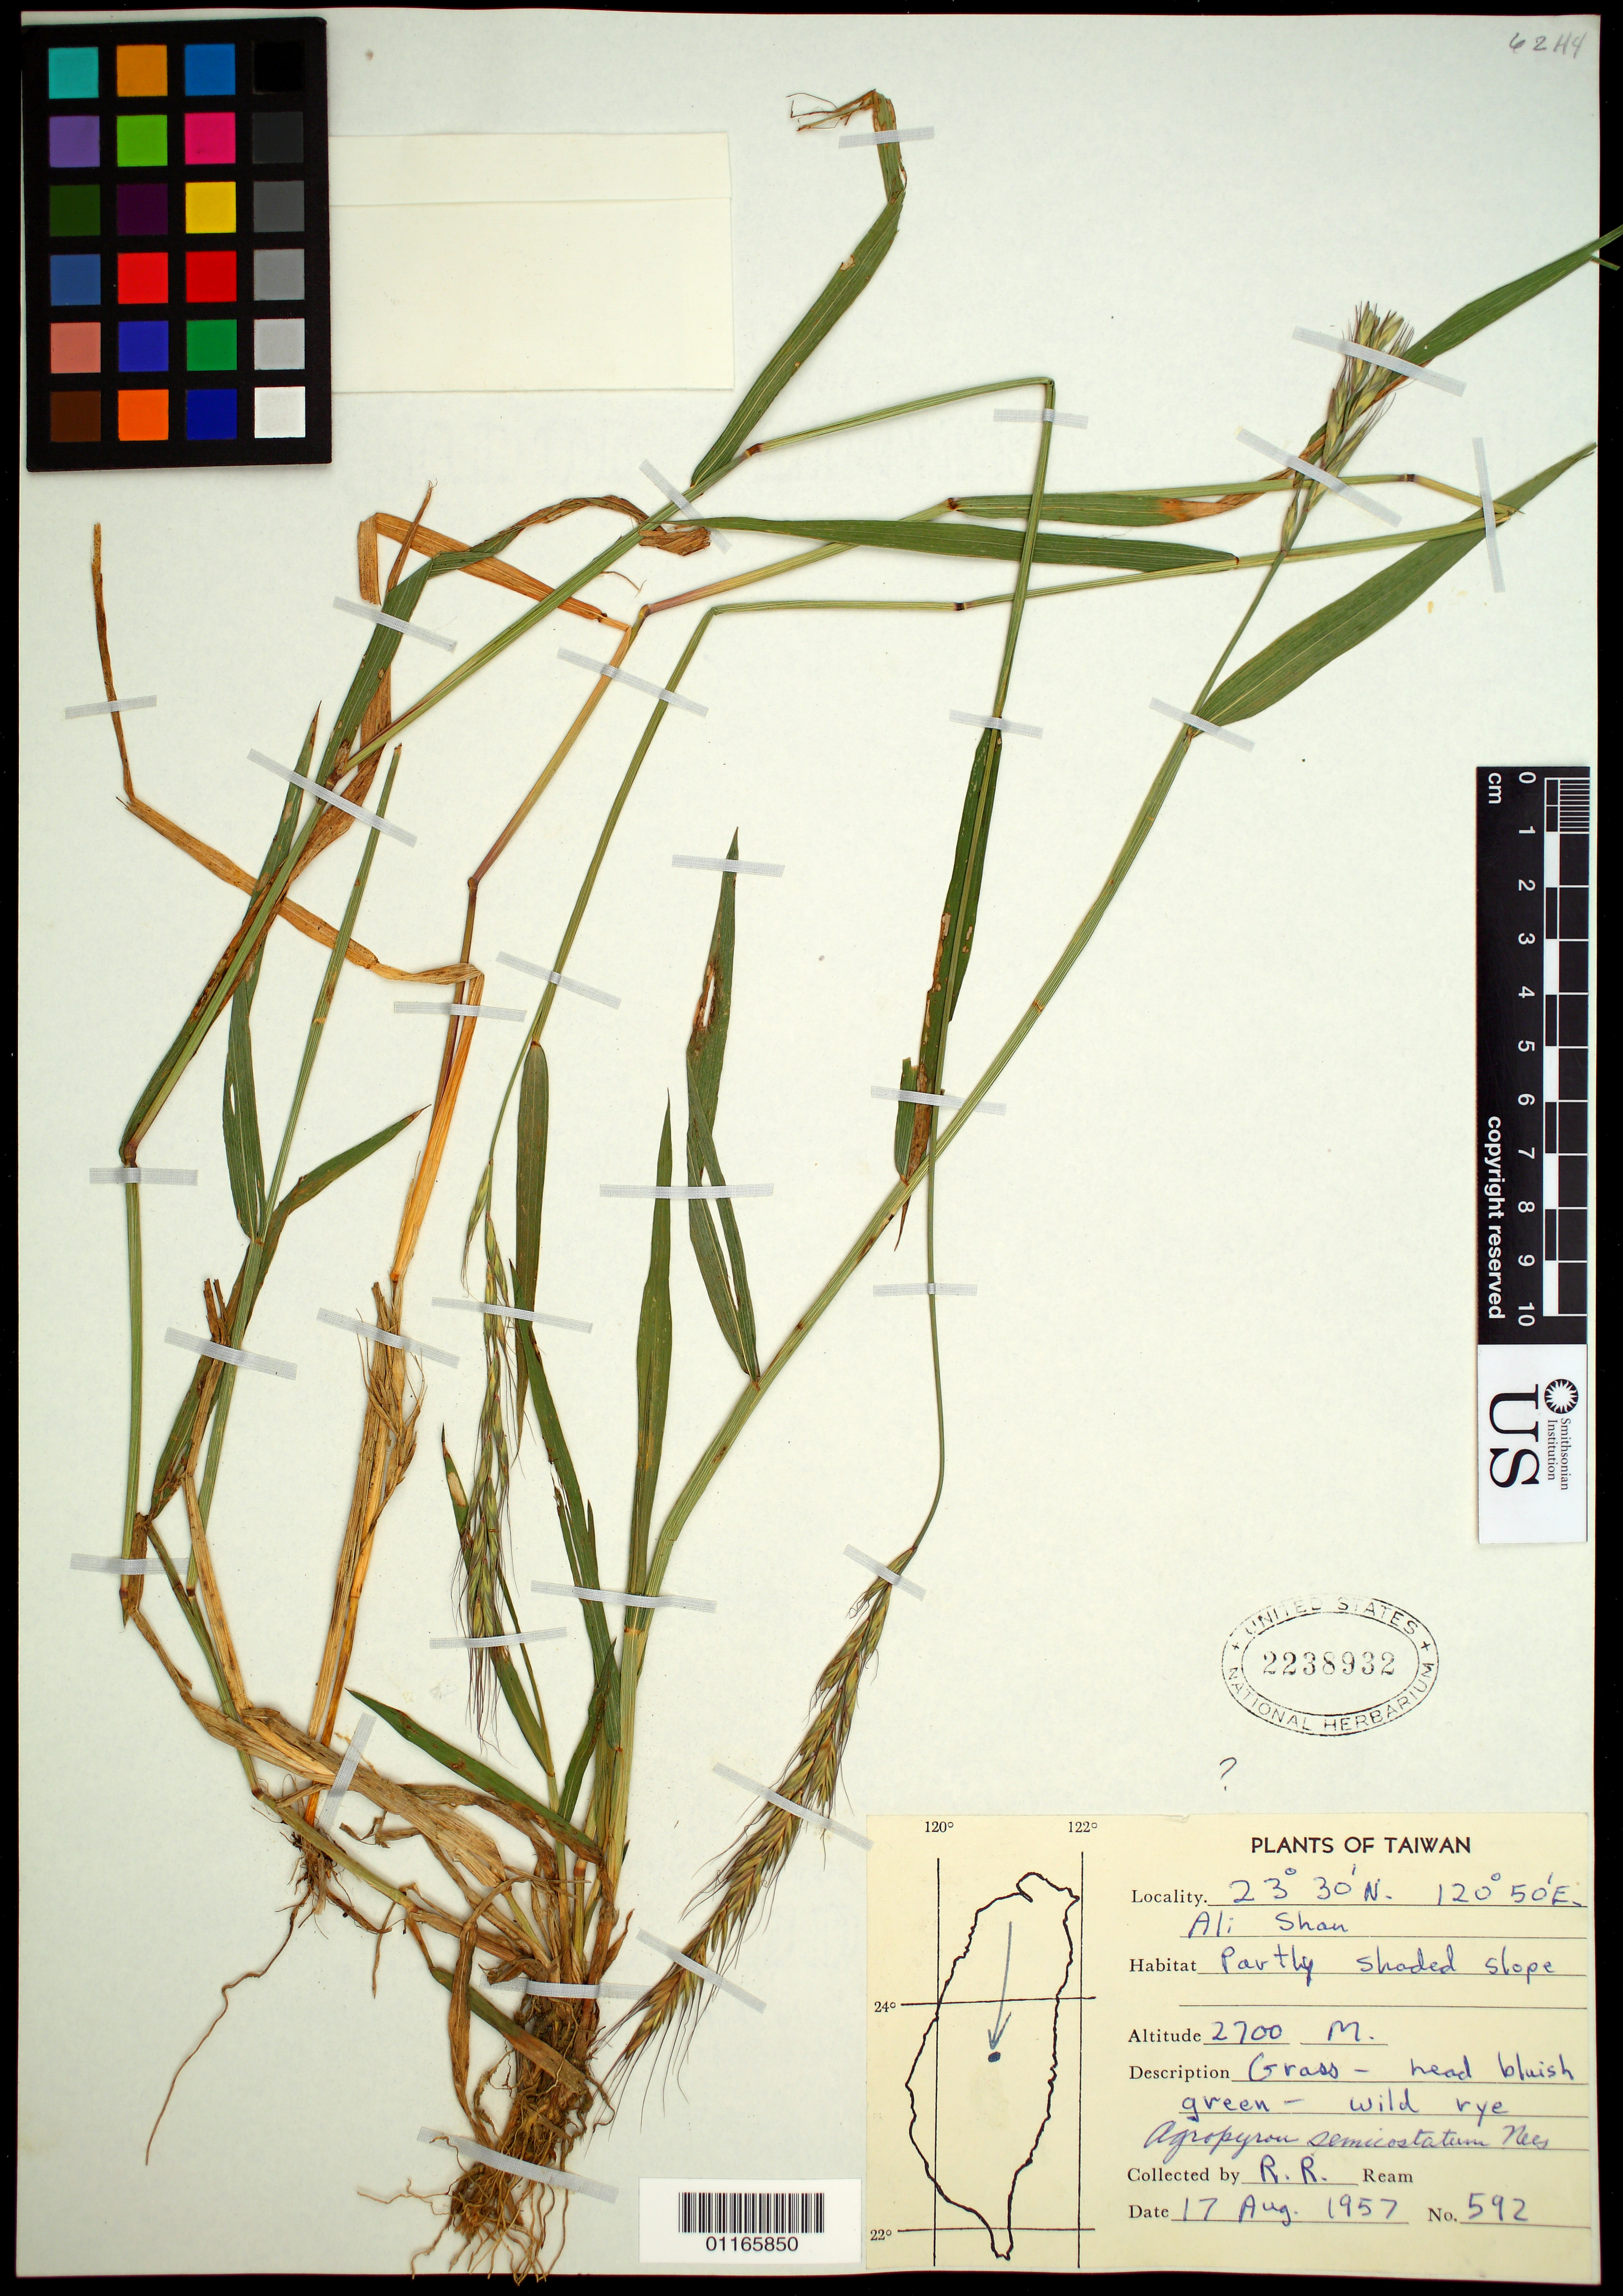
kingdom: Plantae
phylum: Tracheophyta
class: Liliopsida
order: Poales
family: Poaceae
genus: Elymus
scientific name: Elymus semicostatus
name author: (Nees ex Steud.) Melderis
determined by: Poaceae Reorganization Project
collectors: R. Ream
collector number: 592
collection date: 1957-08-17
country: Taiwan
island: Taiwan [Formosa]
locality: Ali Shan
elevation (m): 2700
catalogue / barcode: US 2238932